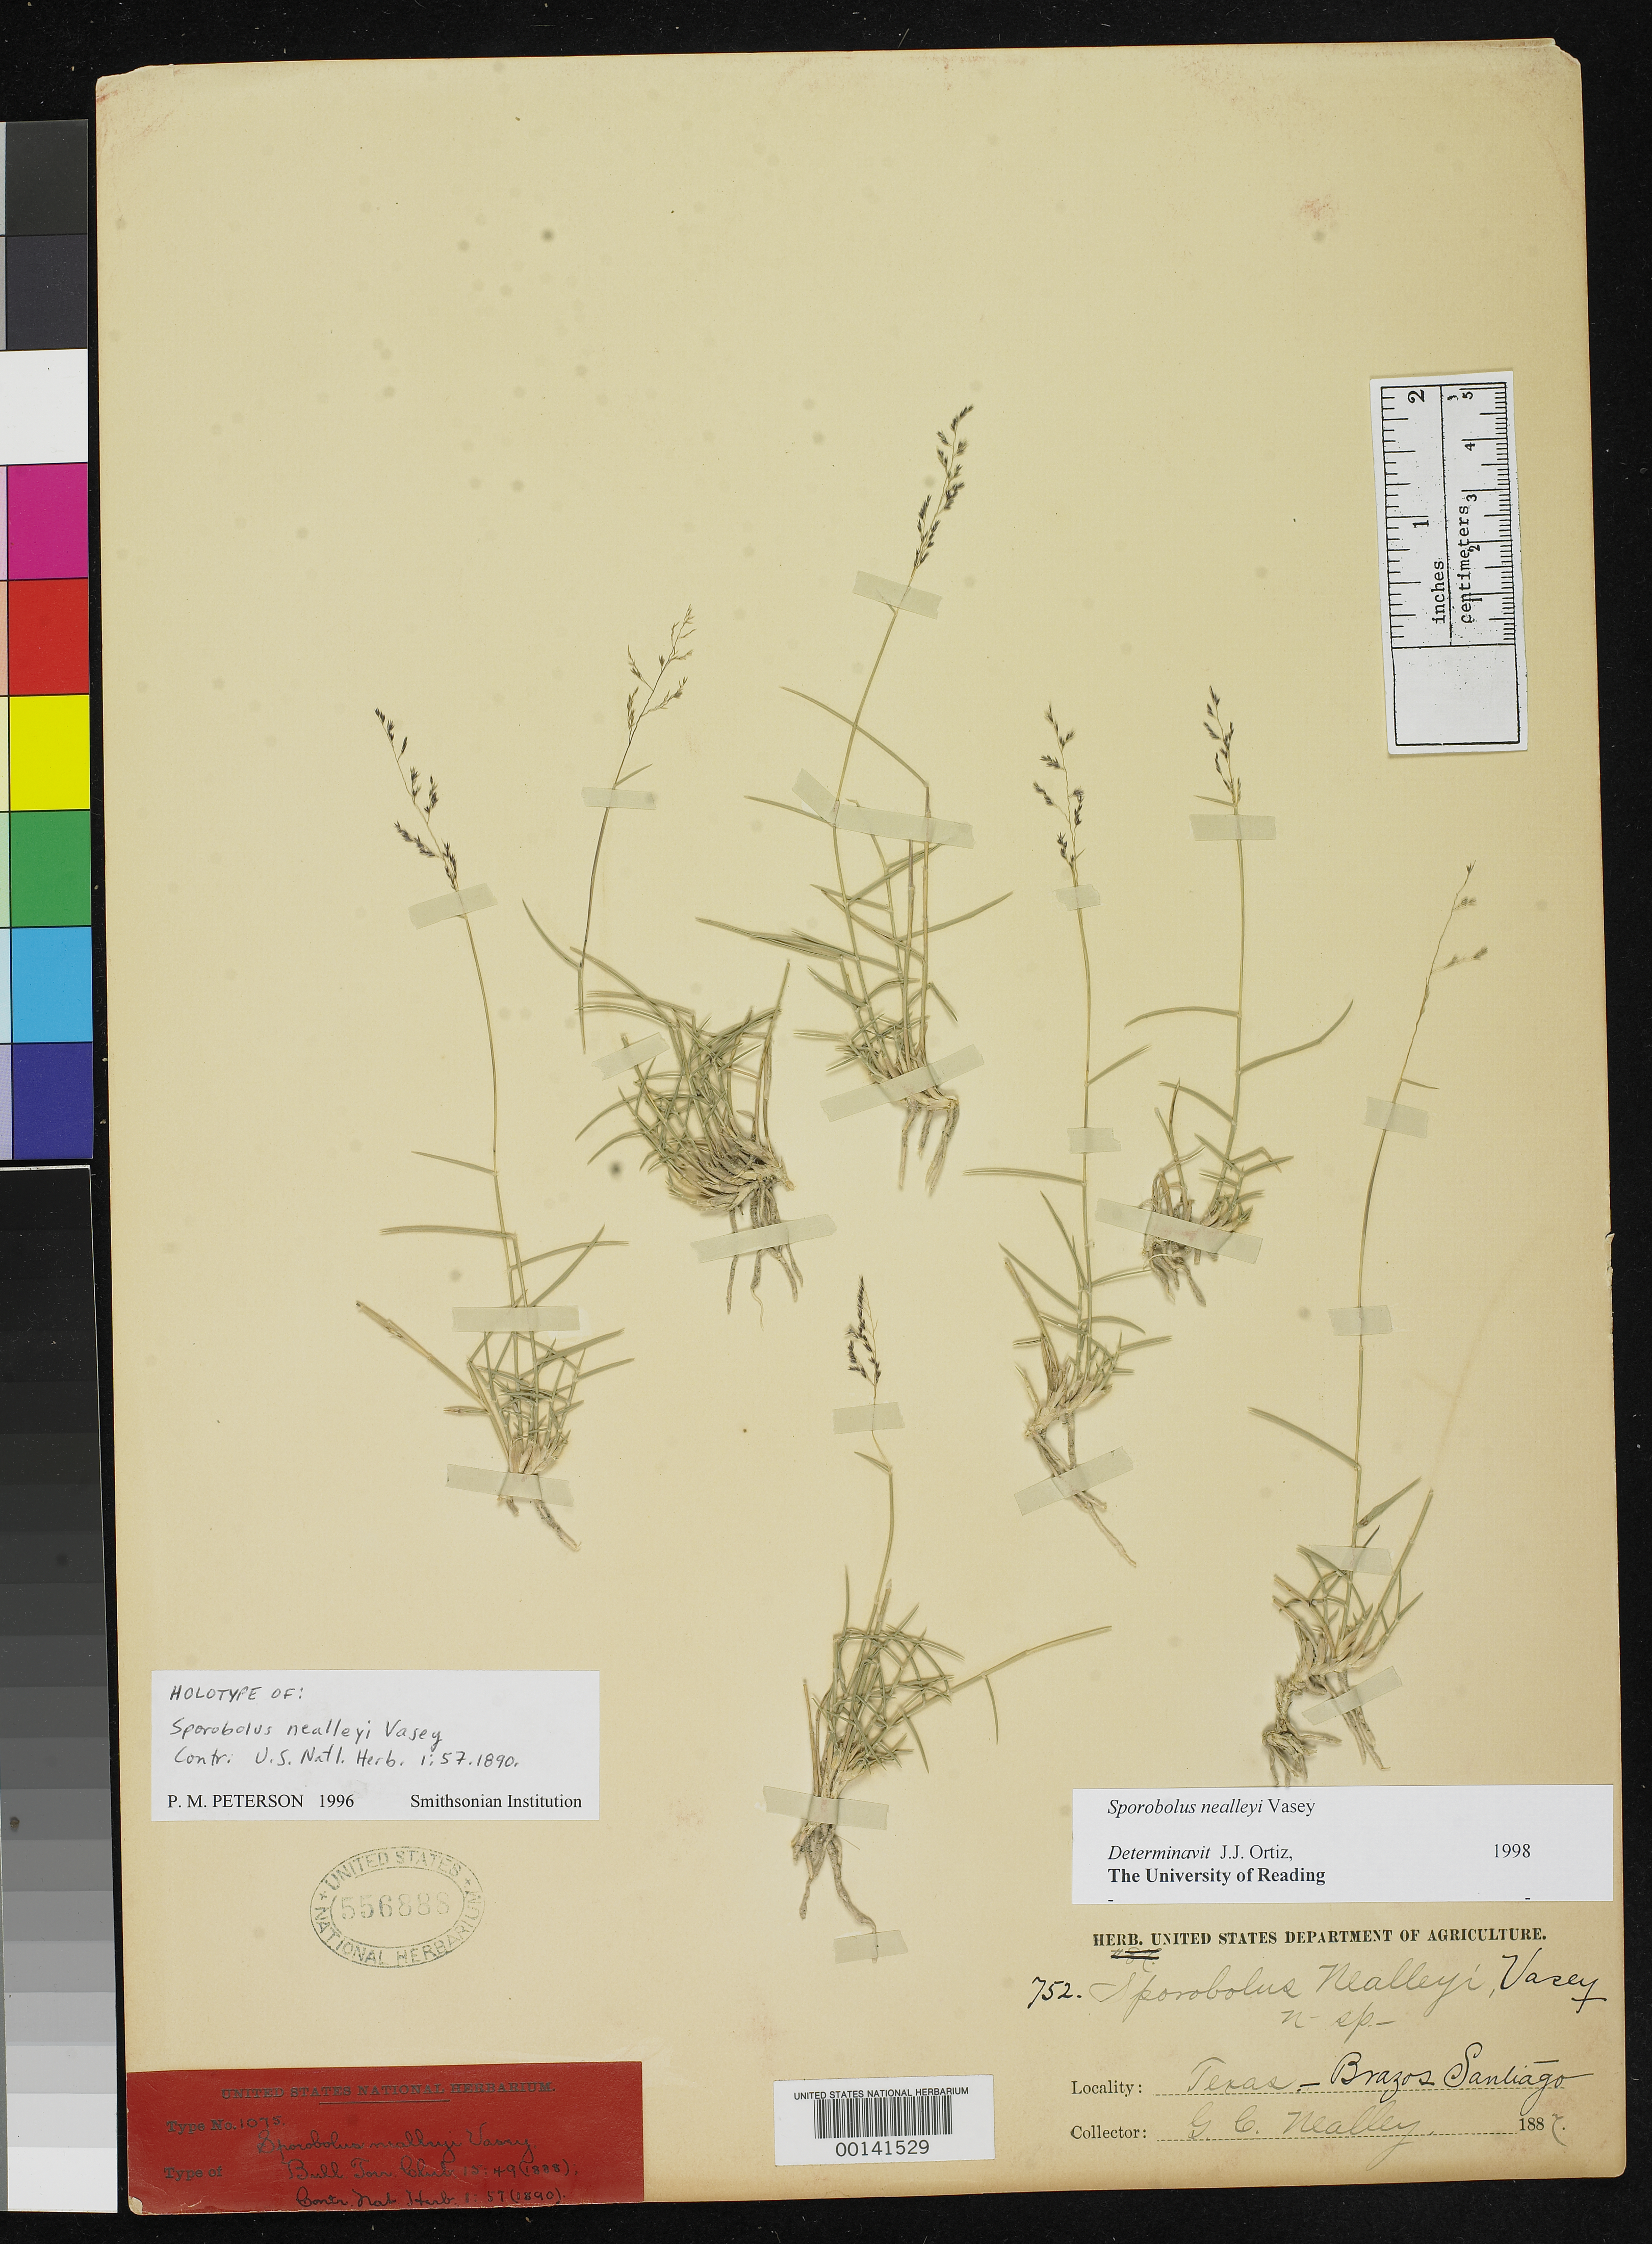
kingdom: Plantae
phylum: Tracheophyta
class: Liliopsida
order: Poales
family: Poaceae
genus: Sporobolus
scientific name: Sporobolus nealleyi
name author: Vasey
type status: Holotype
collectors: G. C. Nealley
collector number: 752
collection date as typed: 1887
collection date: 1887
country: United States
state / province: Texas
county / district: Brazos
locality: Santiago.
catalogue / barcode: US 556888